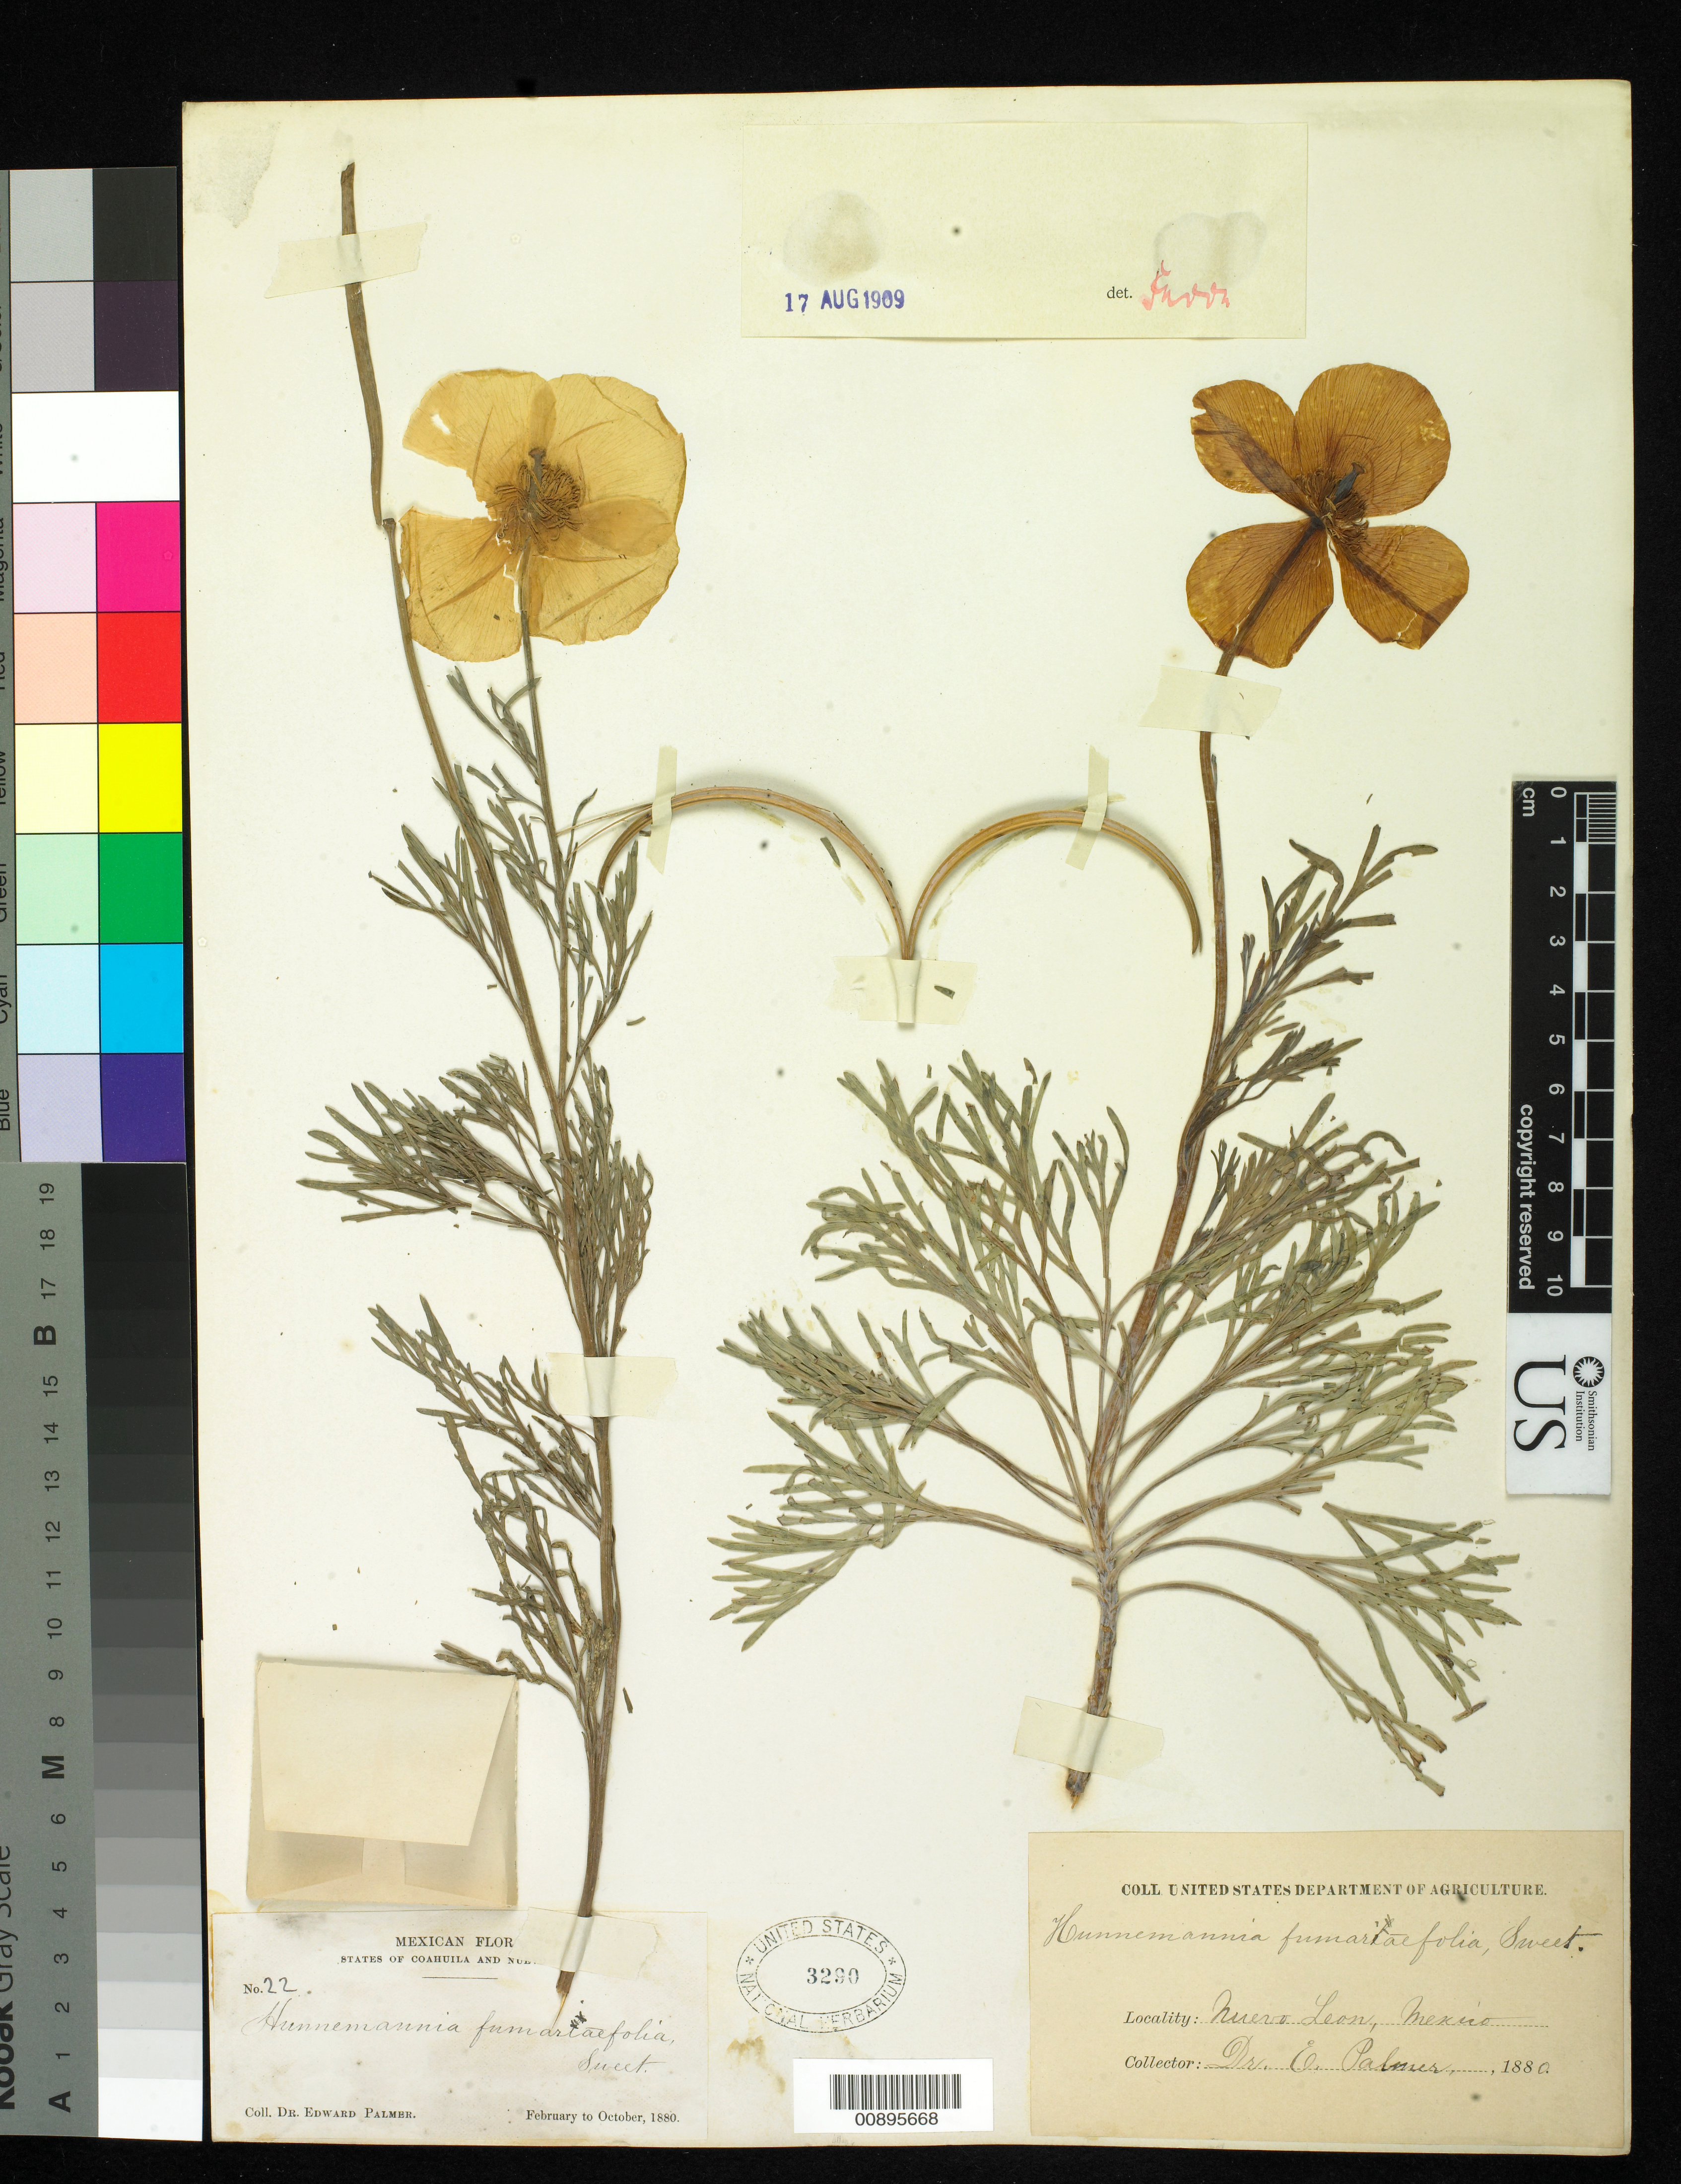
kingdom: Plantae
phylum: Tracheophyta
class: Magnoliopsida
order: Ranunculales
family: Papaveraceae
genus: Hunnemannia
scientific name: Hunnemannia fumariifolia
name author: Sweet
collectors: E. Palmer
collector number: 22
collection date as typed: Feb 1880 to -- Oct 1880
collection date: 1880-02/1880-10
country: Mexico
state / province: Nuevo León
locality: Nuevo León.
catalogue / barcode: US 3290